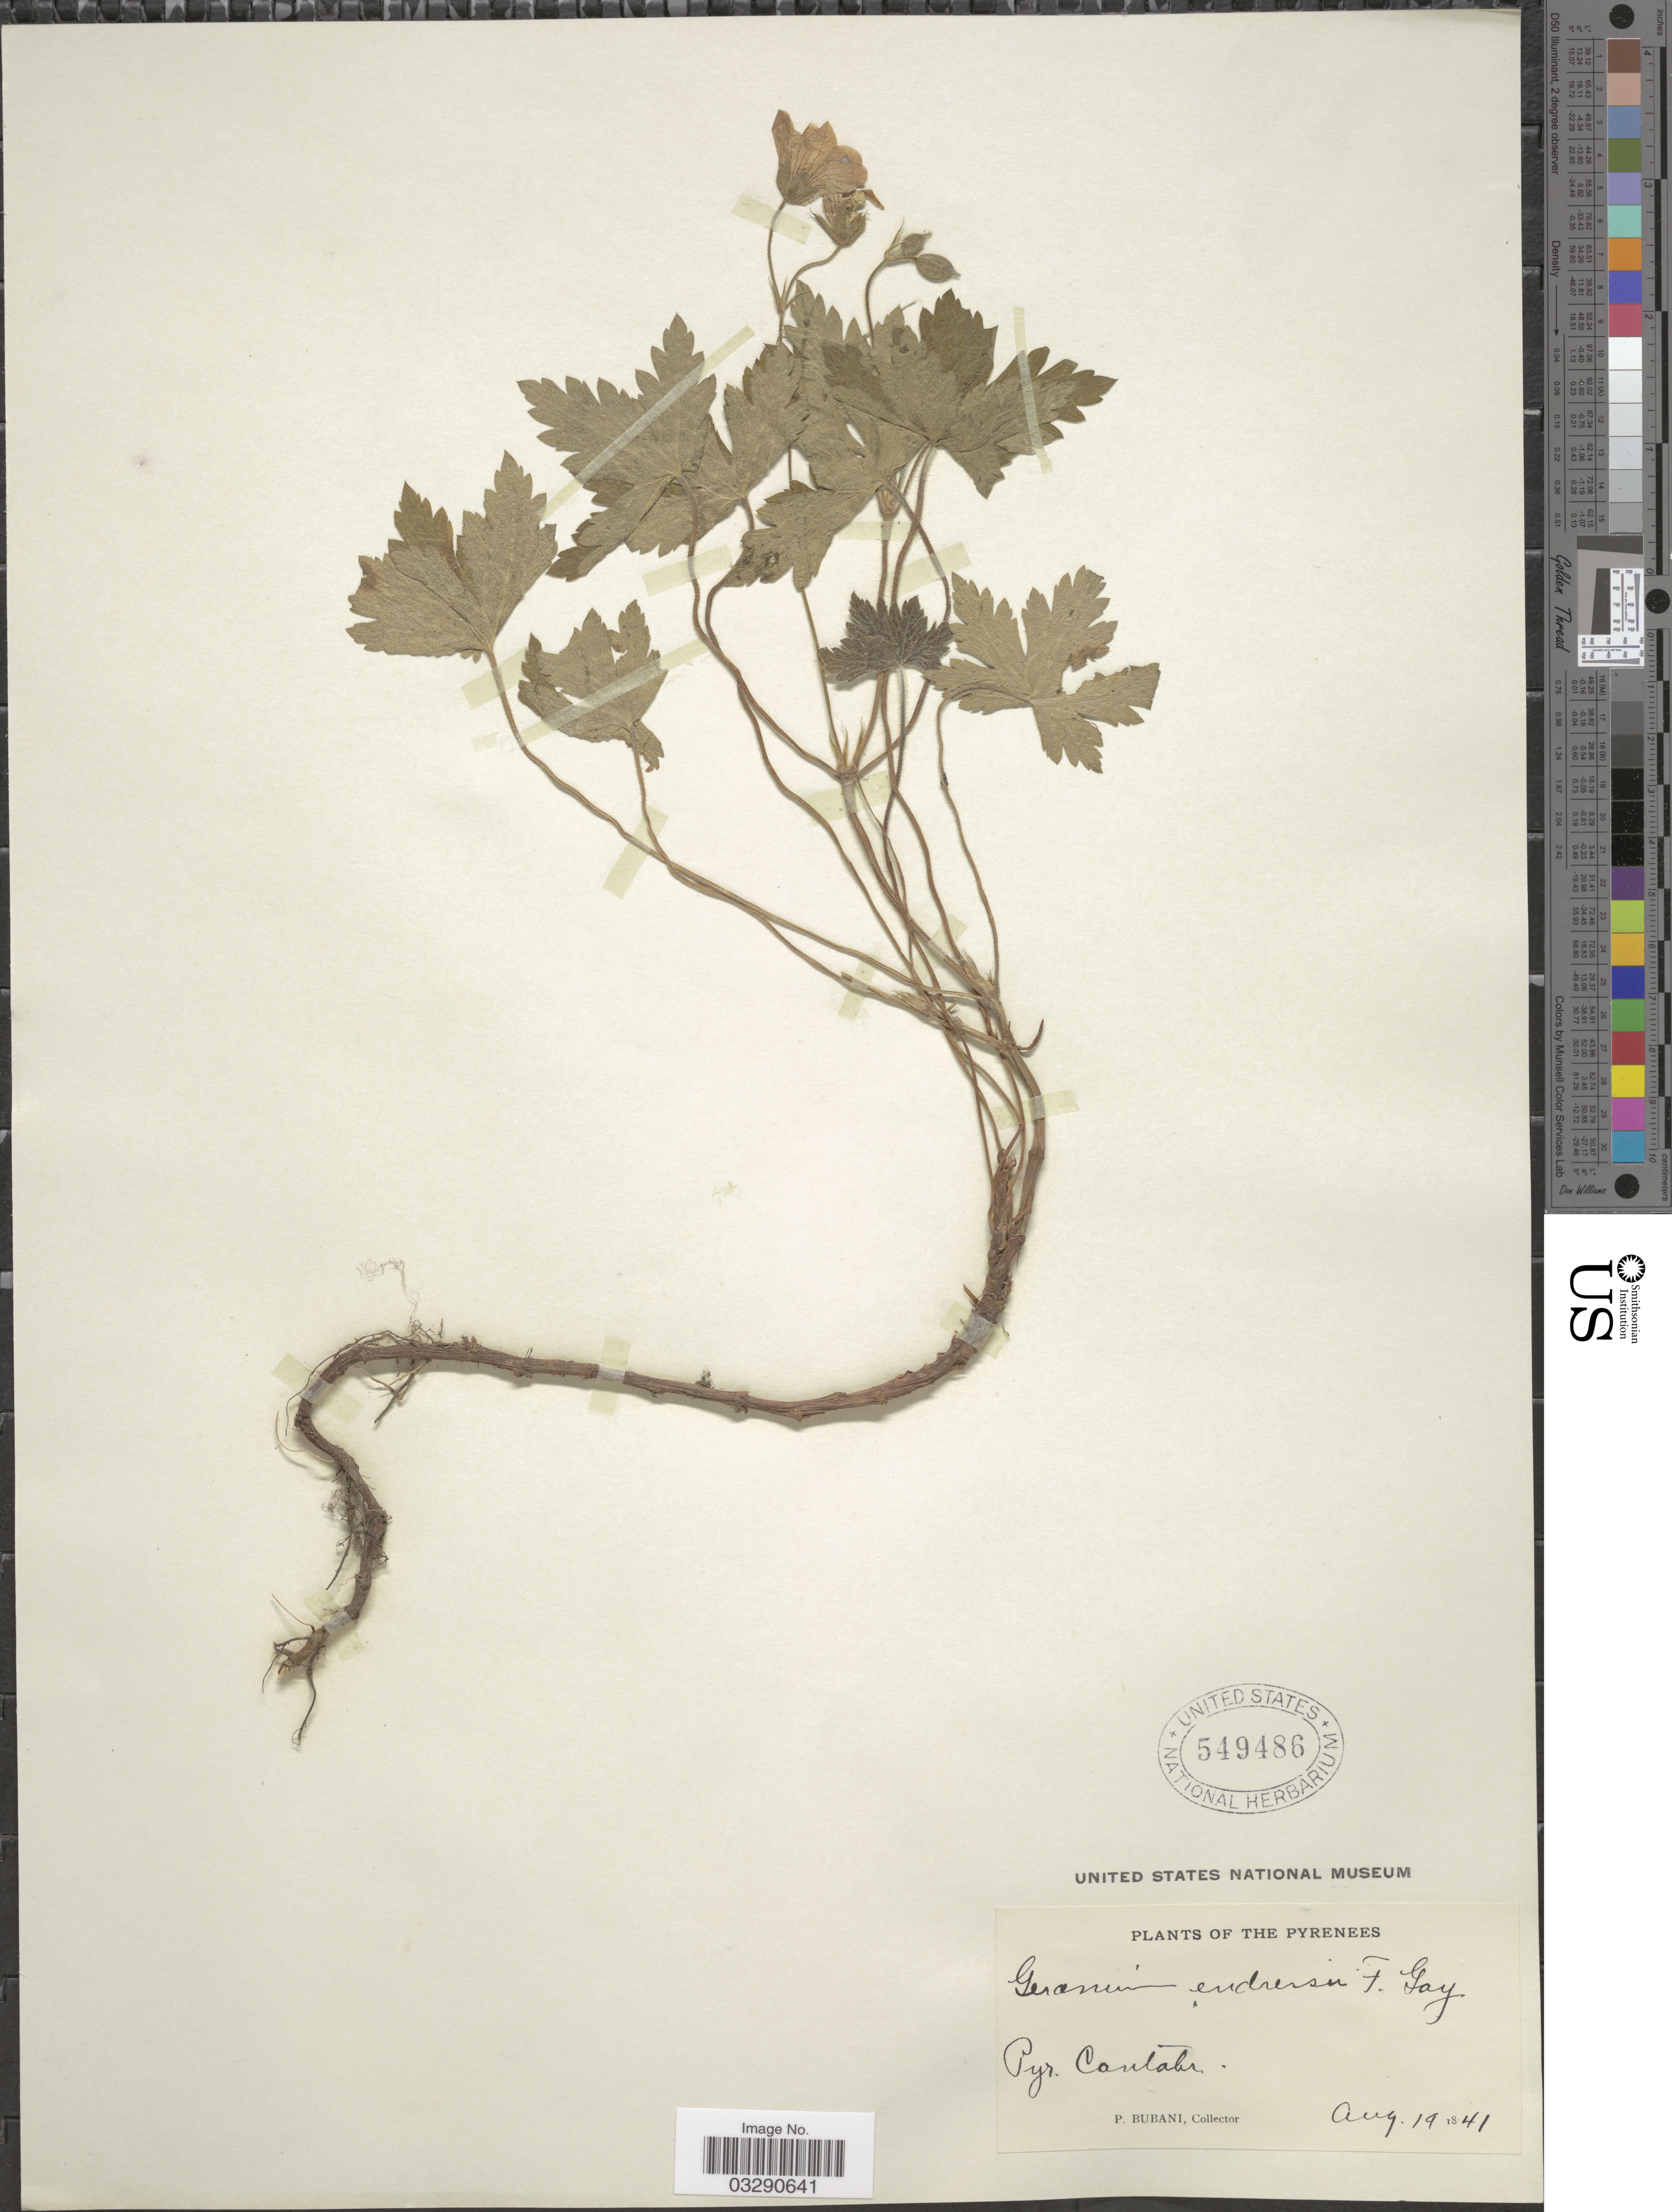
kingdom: Plantae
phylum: Tracheophyta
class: Magnoliopsida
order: Geraniales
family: Geraniaceae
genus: Geranium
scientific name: Geranium endressii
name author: J. Gay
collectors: P. Bubani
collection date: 1841-08-19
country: Spain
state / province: Cantabria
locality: Pyrenees. Pyr. Cantabr.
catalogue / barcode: US 549486